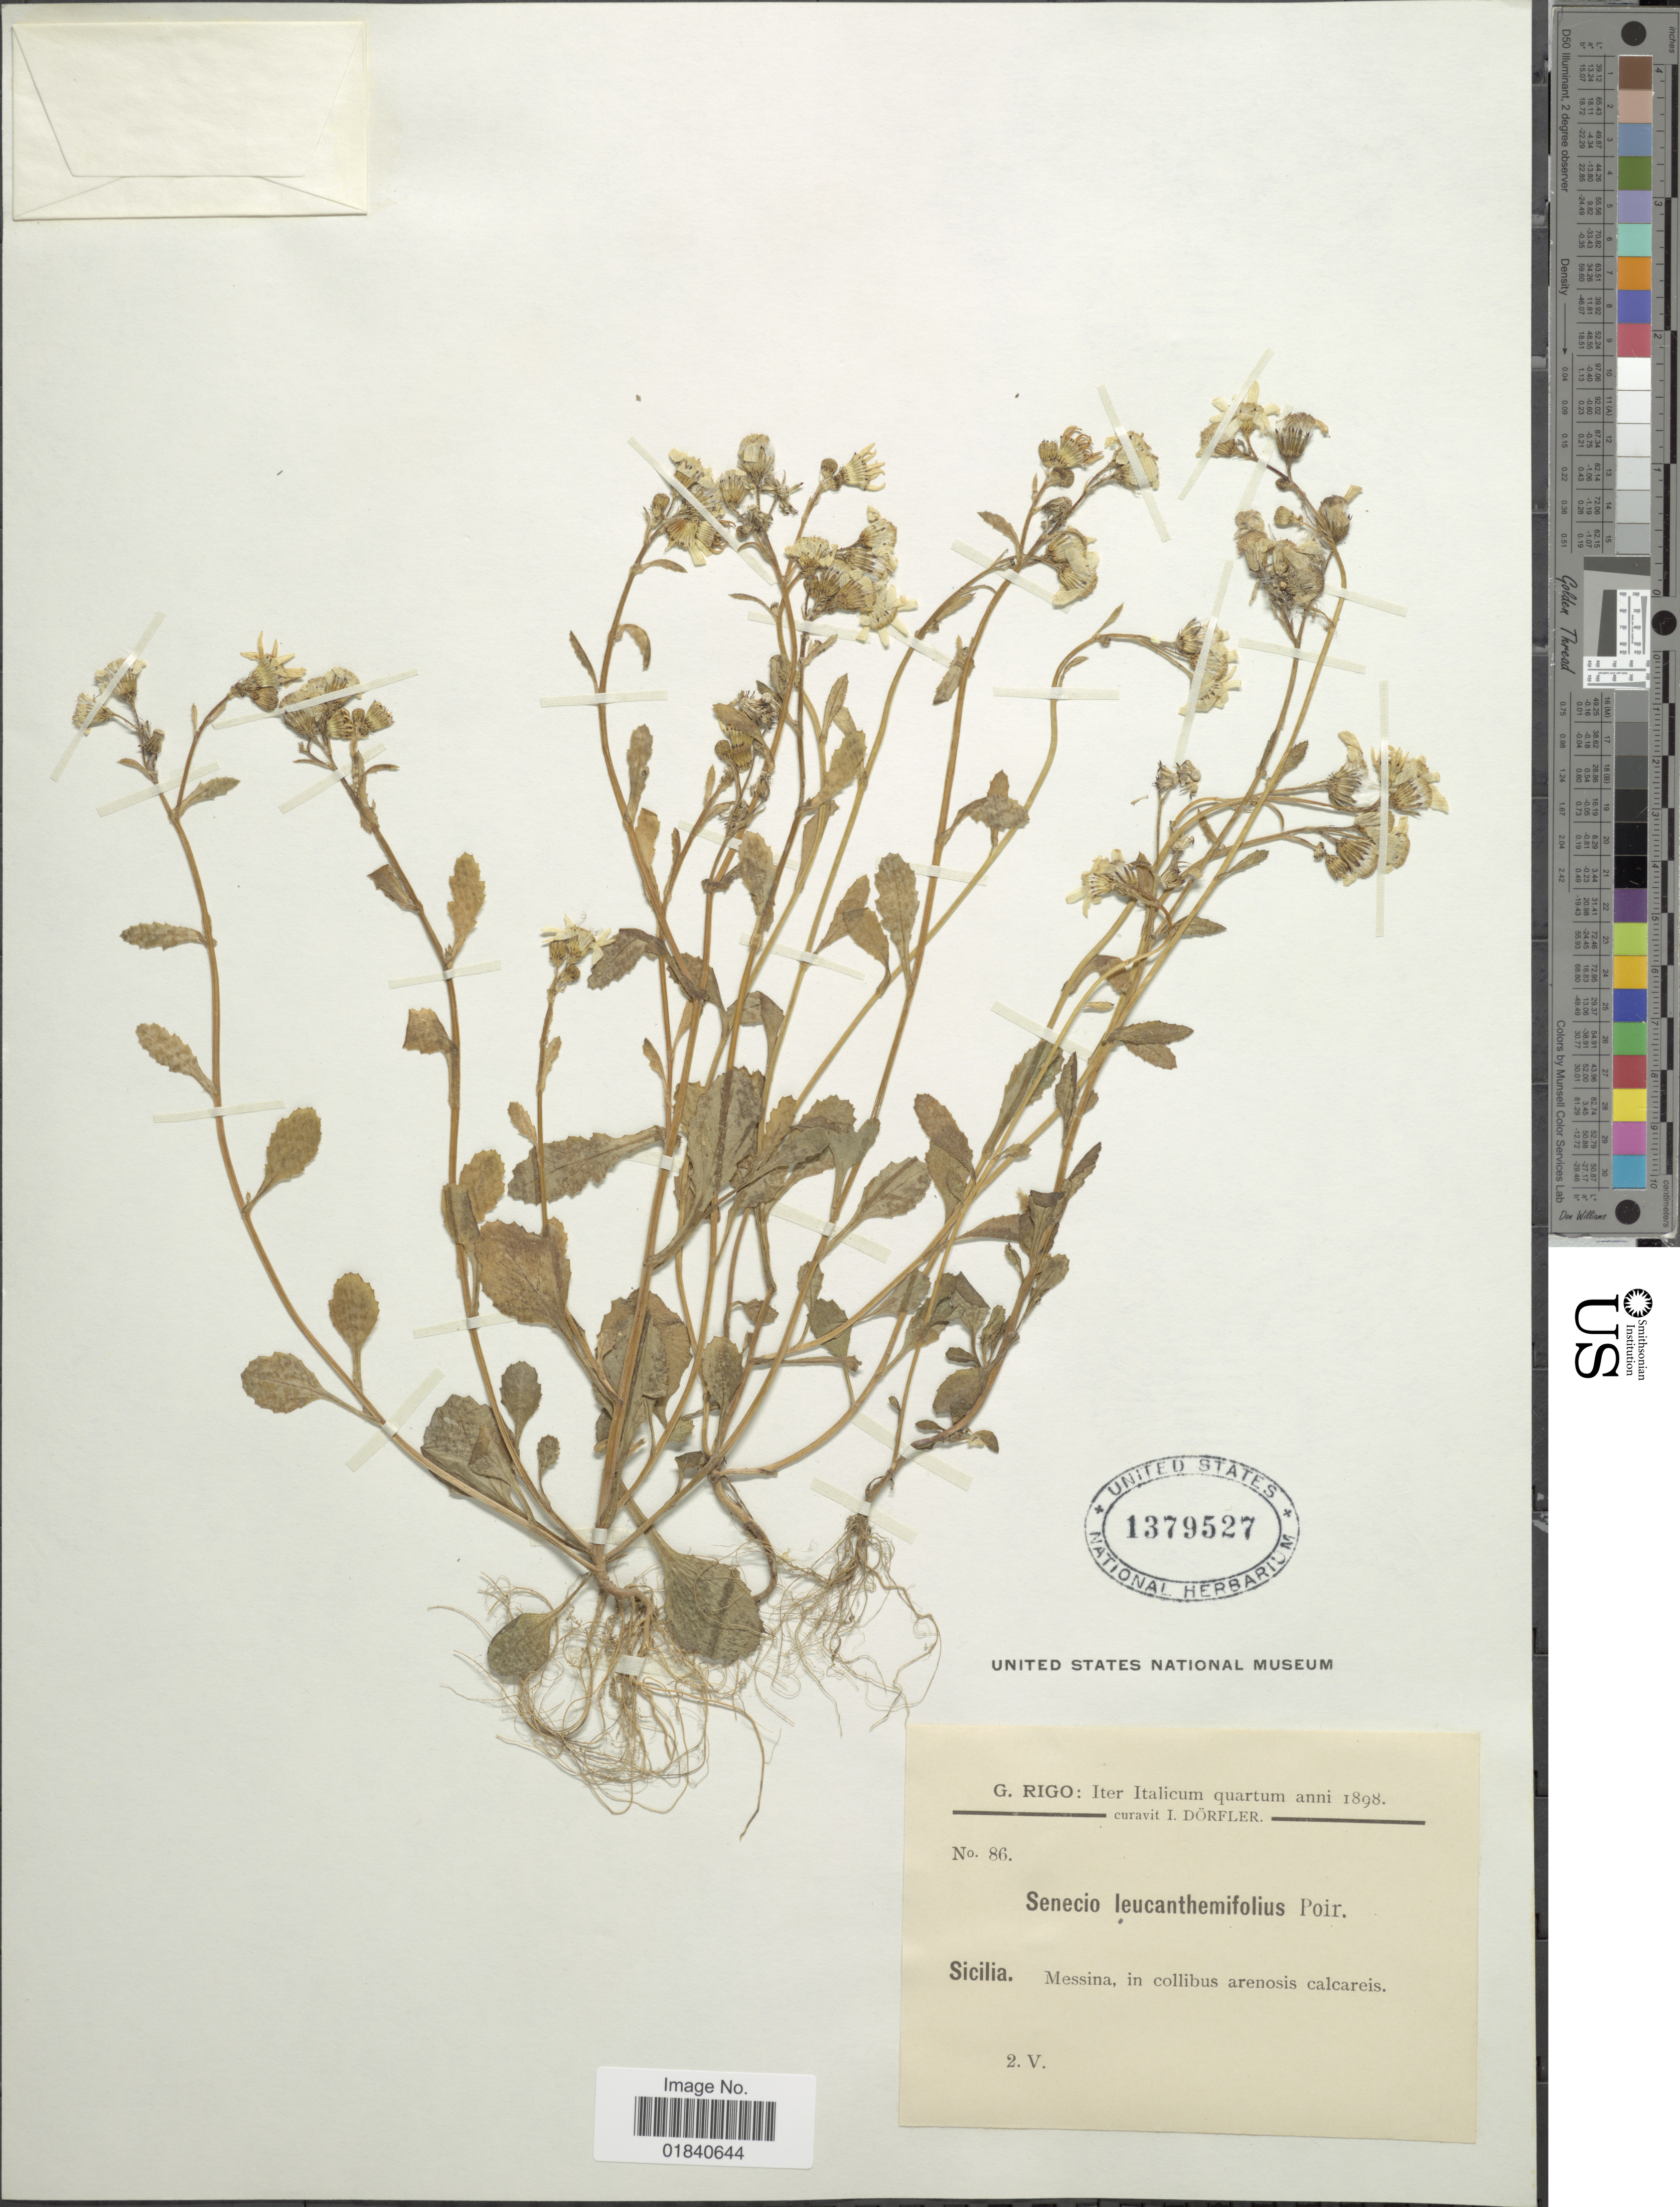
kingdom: Plantae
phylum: Tracheophyta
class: Magnoliopsida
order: Asterales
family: Asteraceae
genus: Senecio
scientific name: Senecio leucanthemifolius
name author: Poir.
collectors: G. Rigo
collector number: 86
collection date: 1898-05-02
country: Italy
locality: Sicilia. Messina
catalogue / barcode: US 1379527